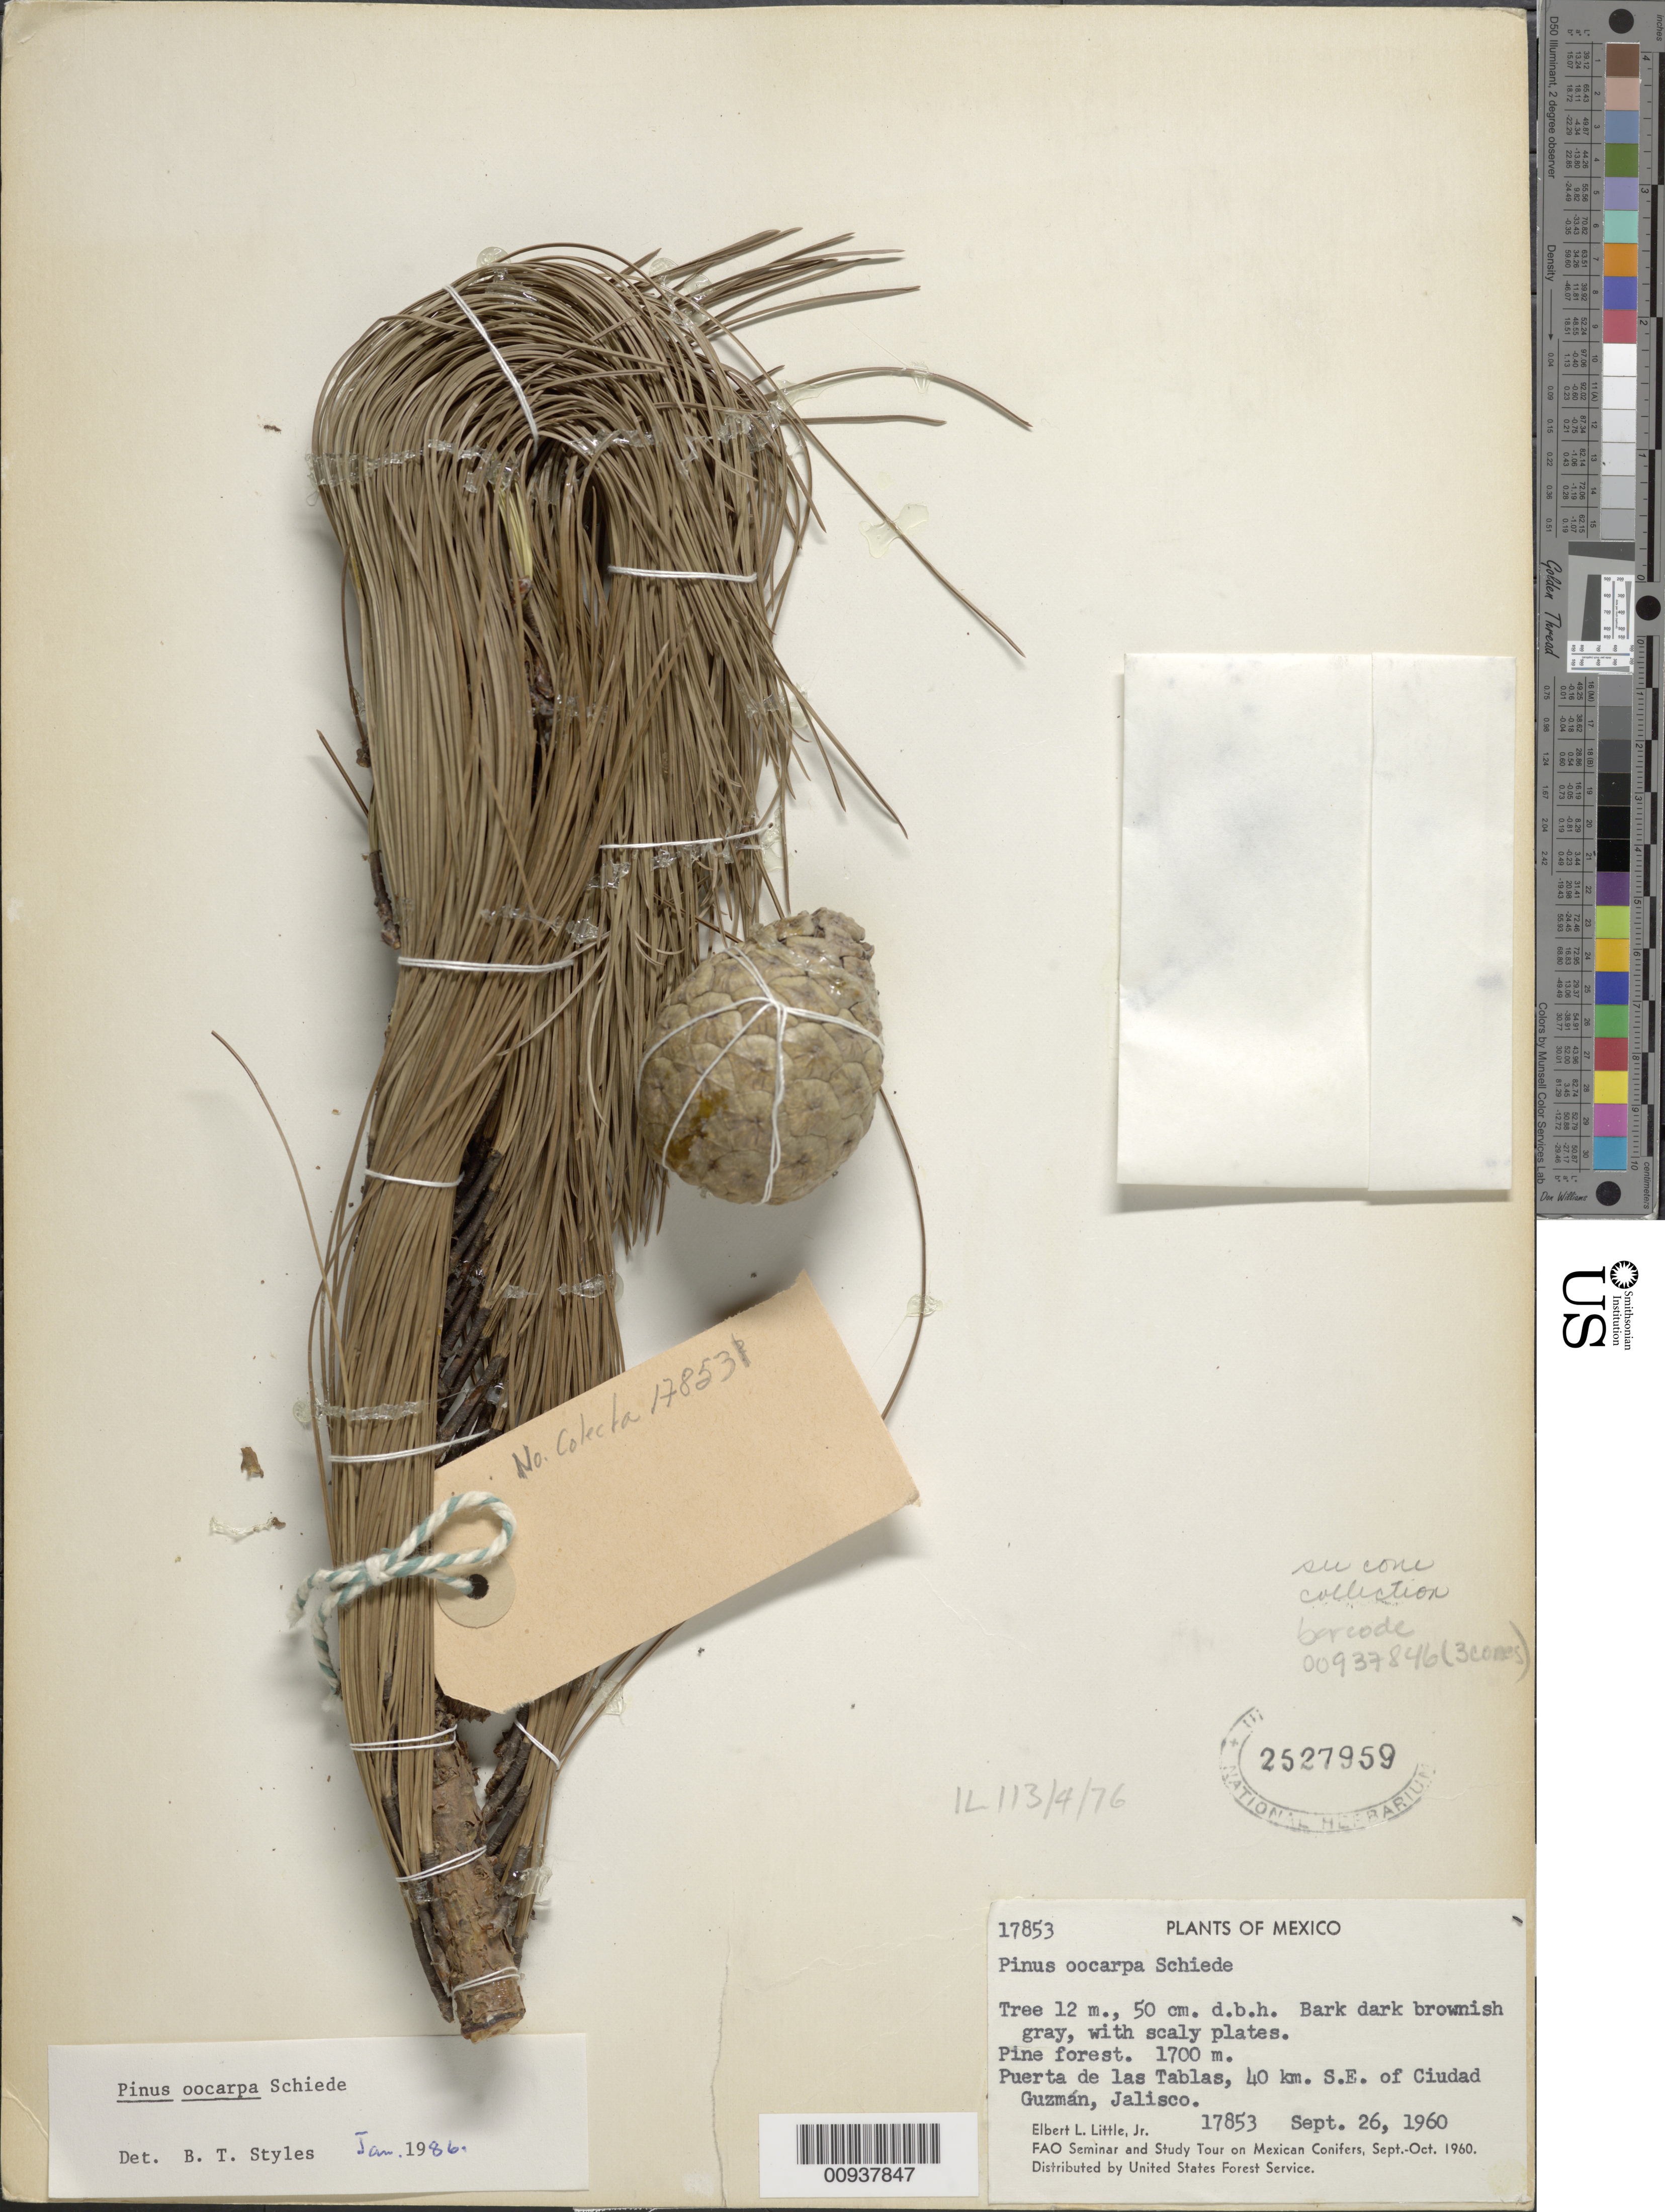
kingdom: Plantae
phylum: Tracheophyta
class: Pinopsida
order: Pinales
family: Pinaceae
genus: Pinus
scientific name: Pinus oocarpa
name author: Schiede ex Schltdl.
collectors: E. L. Little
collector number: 17853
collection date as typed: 26 Sep 1960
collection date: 1960-09-26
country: Mexico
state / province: Jalisco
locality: Puerta de las Tablas, 40 km. SE of Ciudad Guzmán.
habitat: Pine forest.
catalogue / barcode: US 2527959